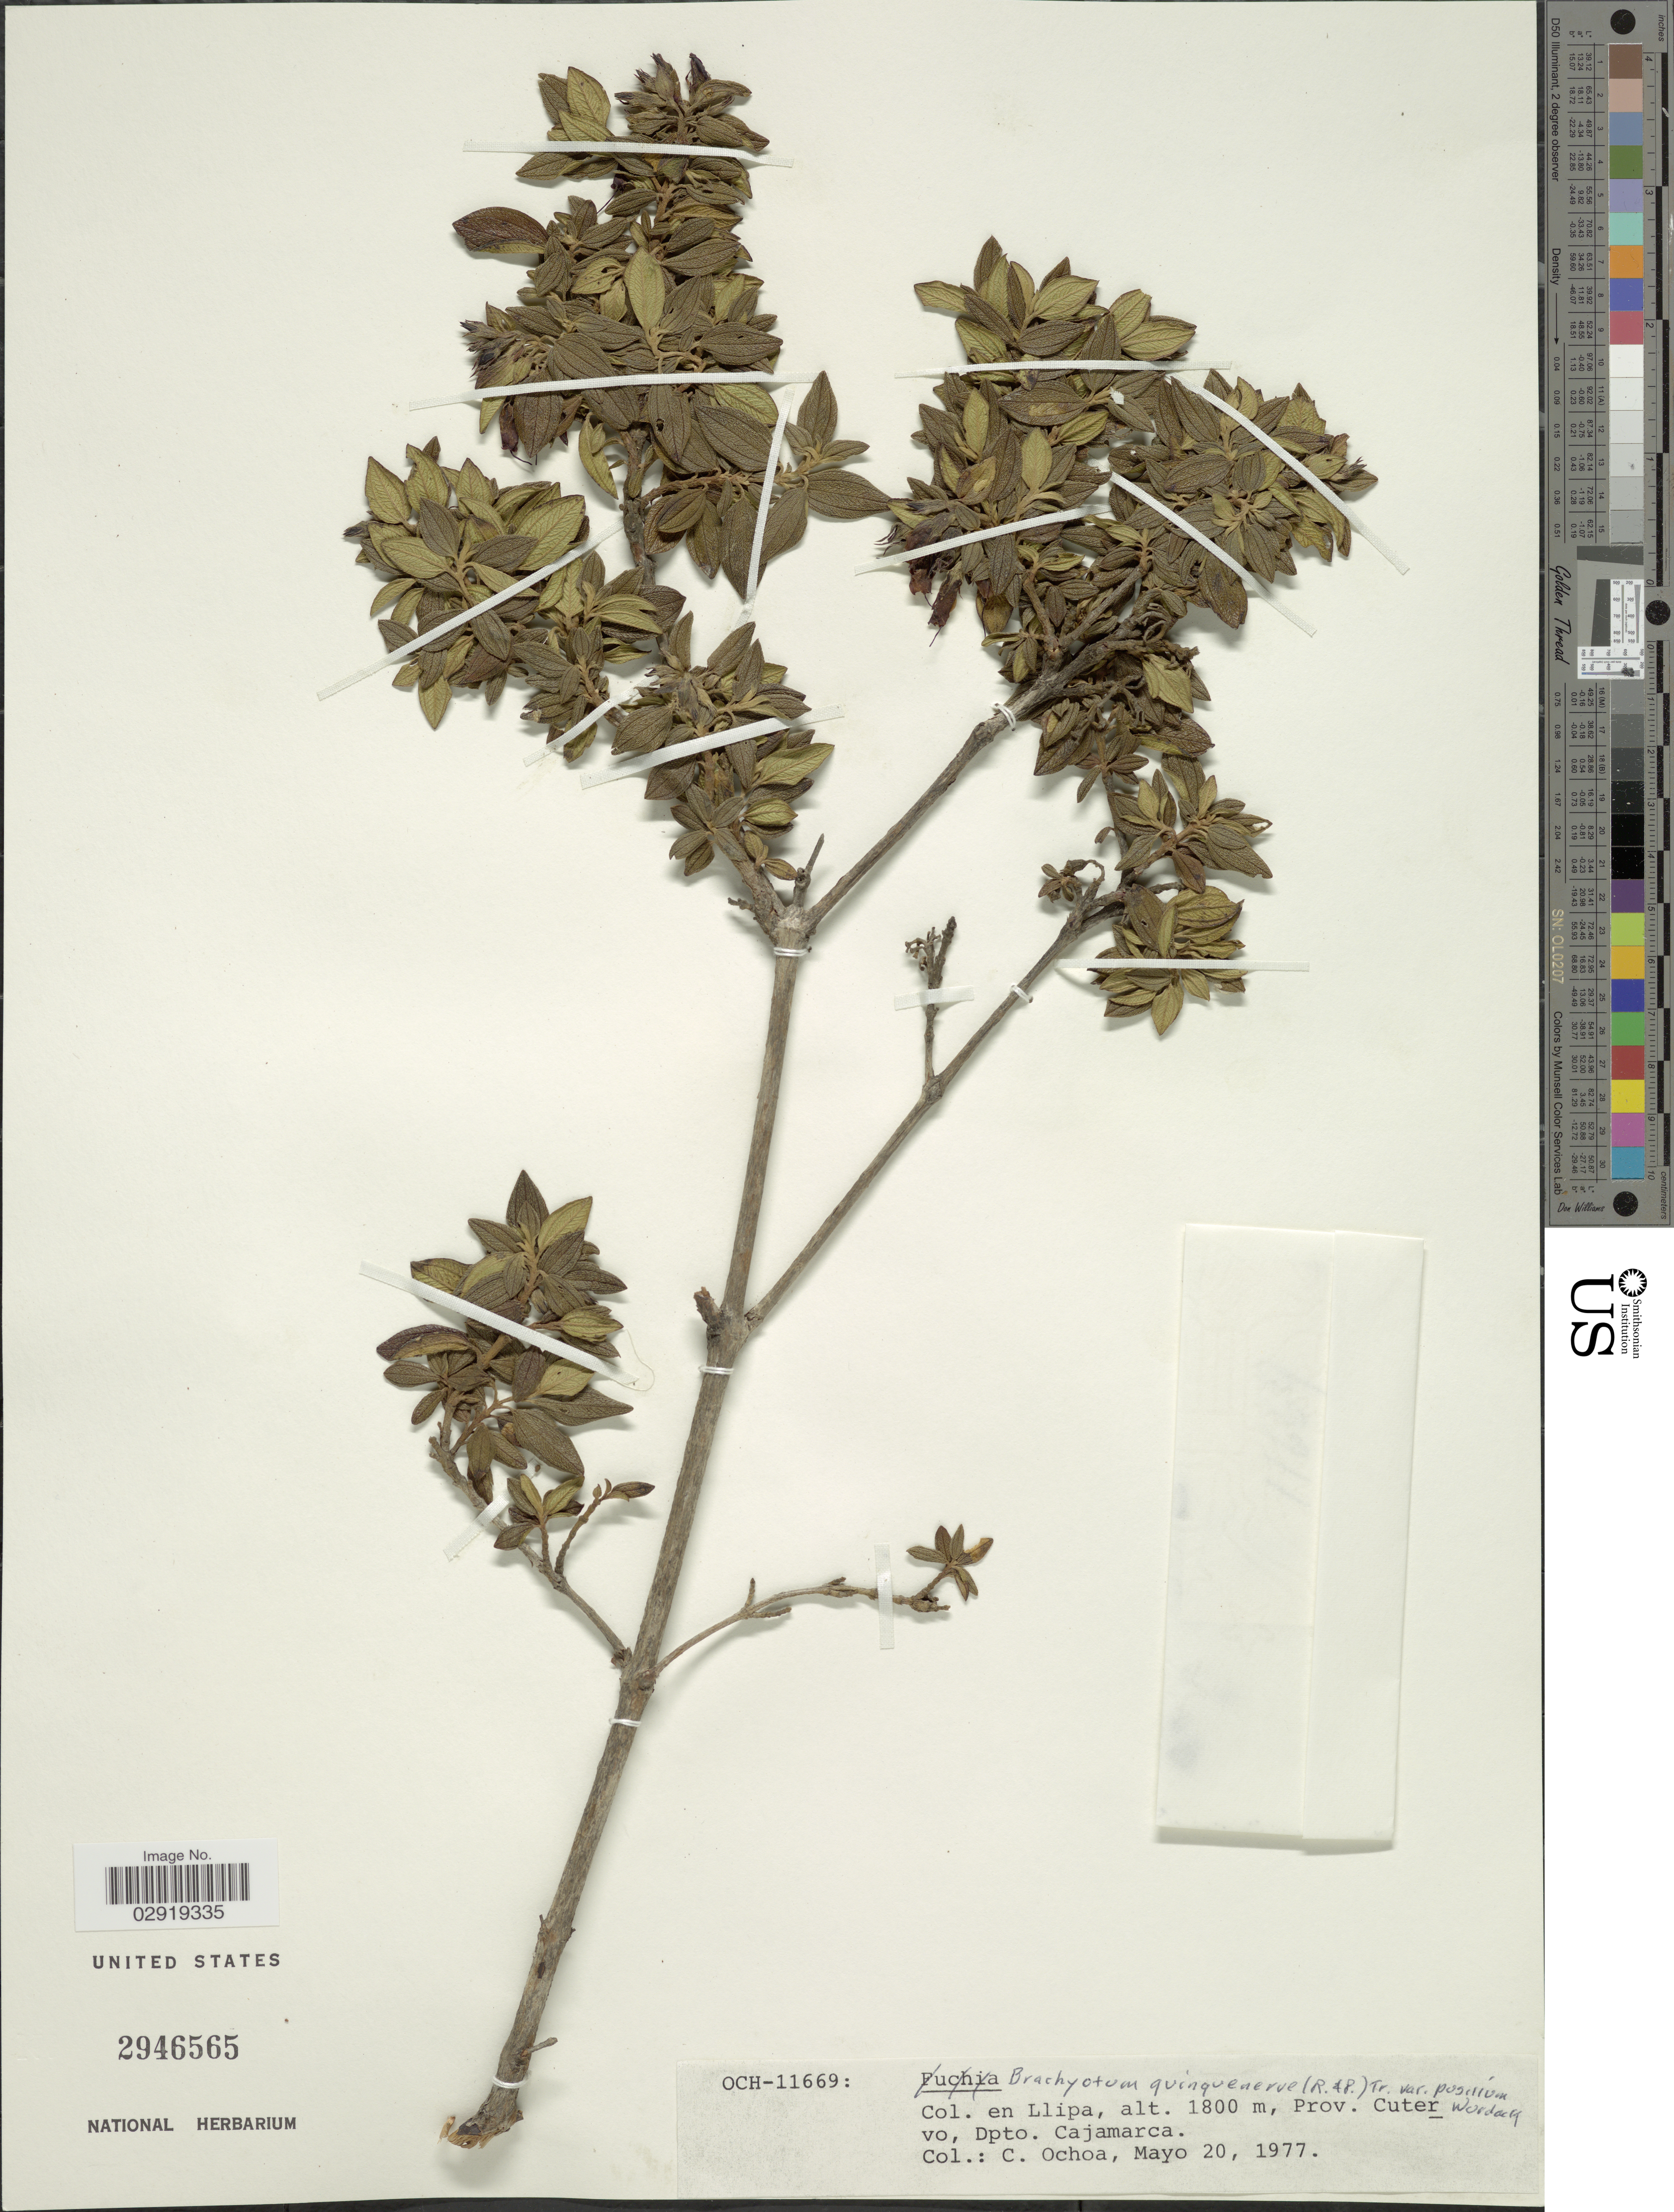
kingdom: Plantae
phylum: Tracheophyta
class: Magnoliopsida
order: Myrtales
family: Melastomataceae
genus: Brachyotum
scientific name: Brachyotum quinquenerve var. pusillum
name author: Wurdack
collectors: C. Ochoa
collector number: OCH-11669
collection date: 1977-05-20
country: Peru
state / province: Cajamarca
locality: Llipa. Prov. Cutervo, Dpto. Cajamarca.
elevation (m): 1800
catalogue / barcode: US 2946565